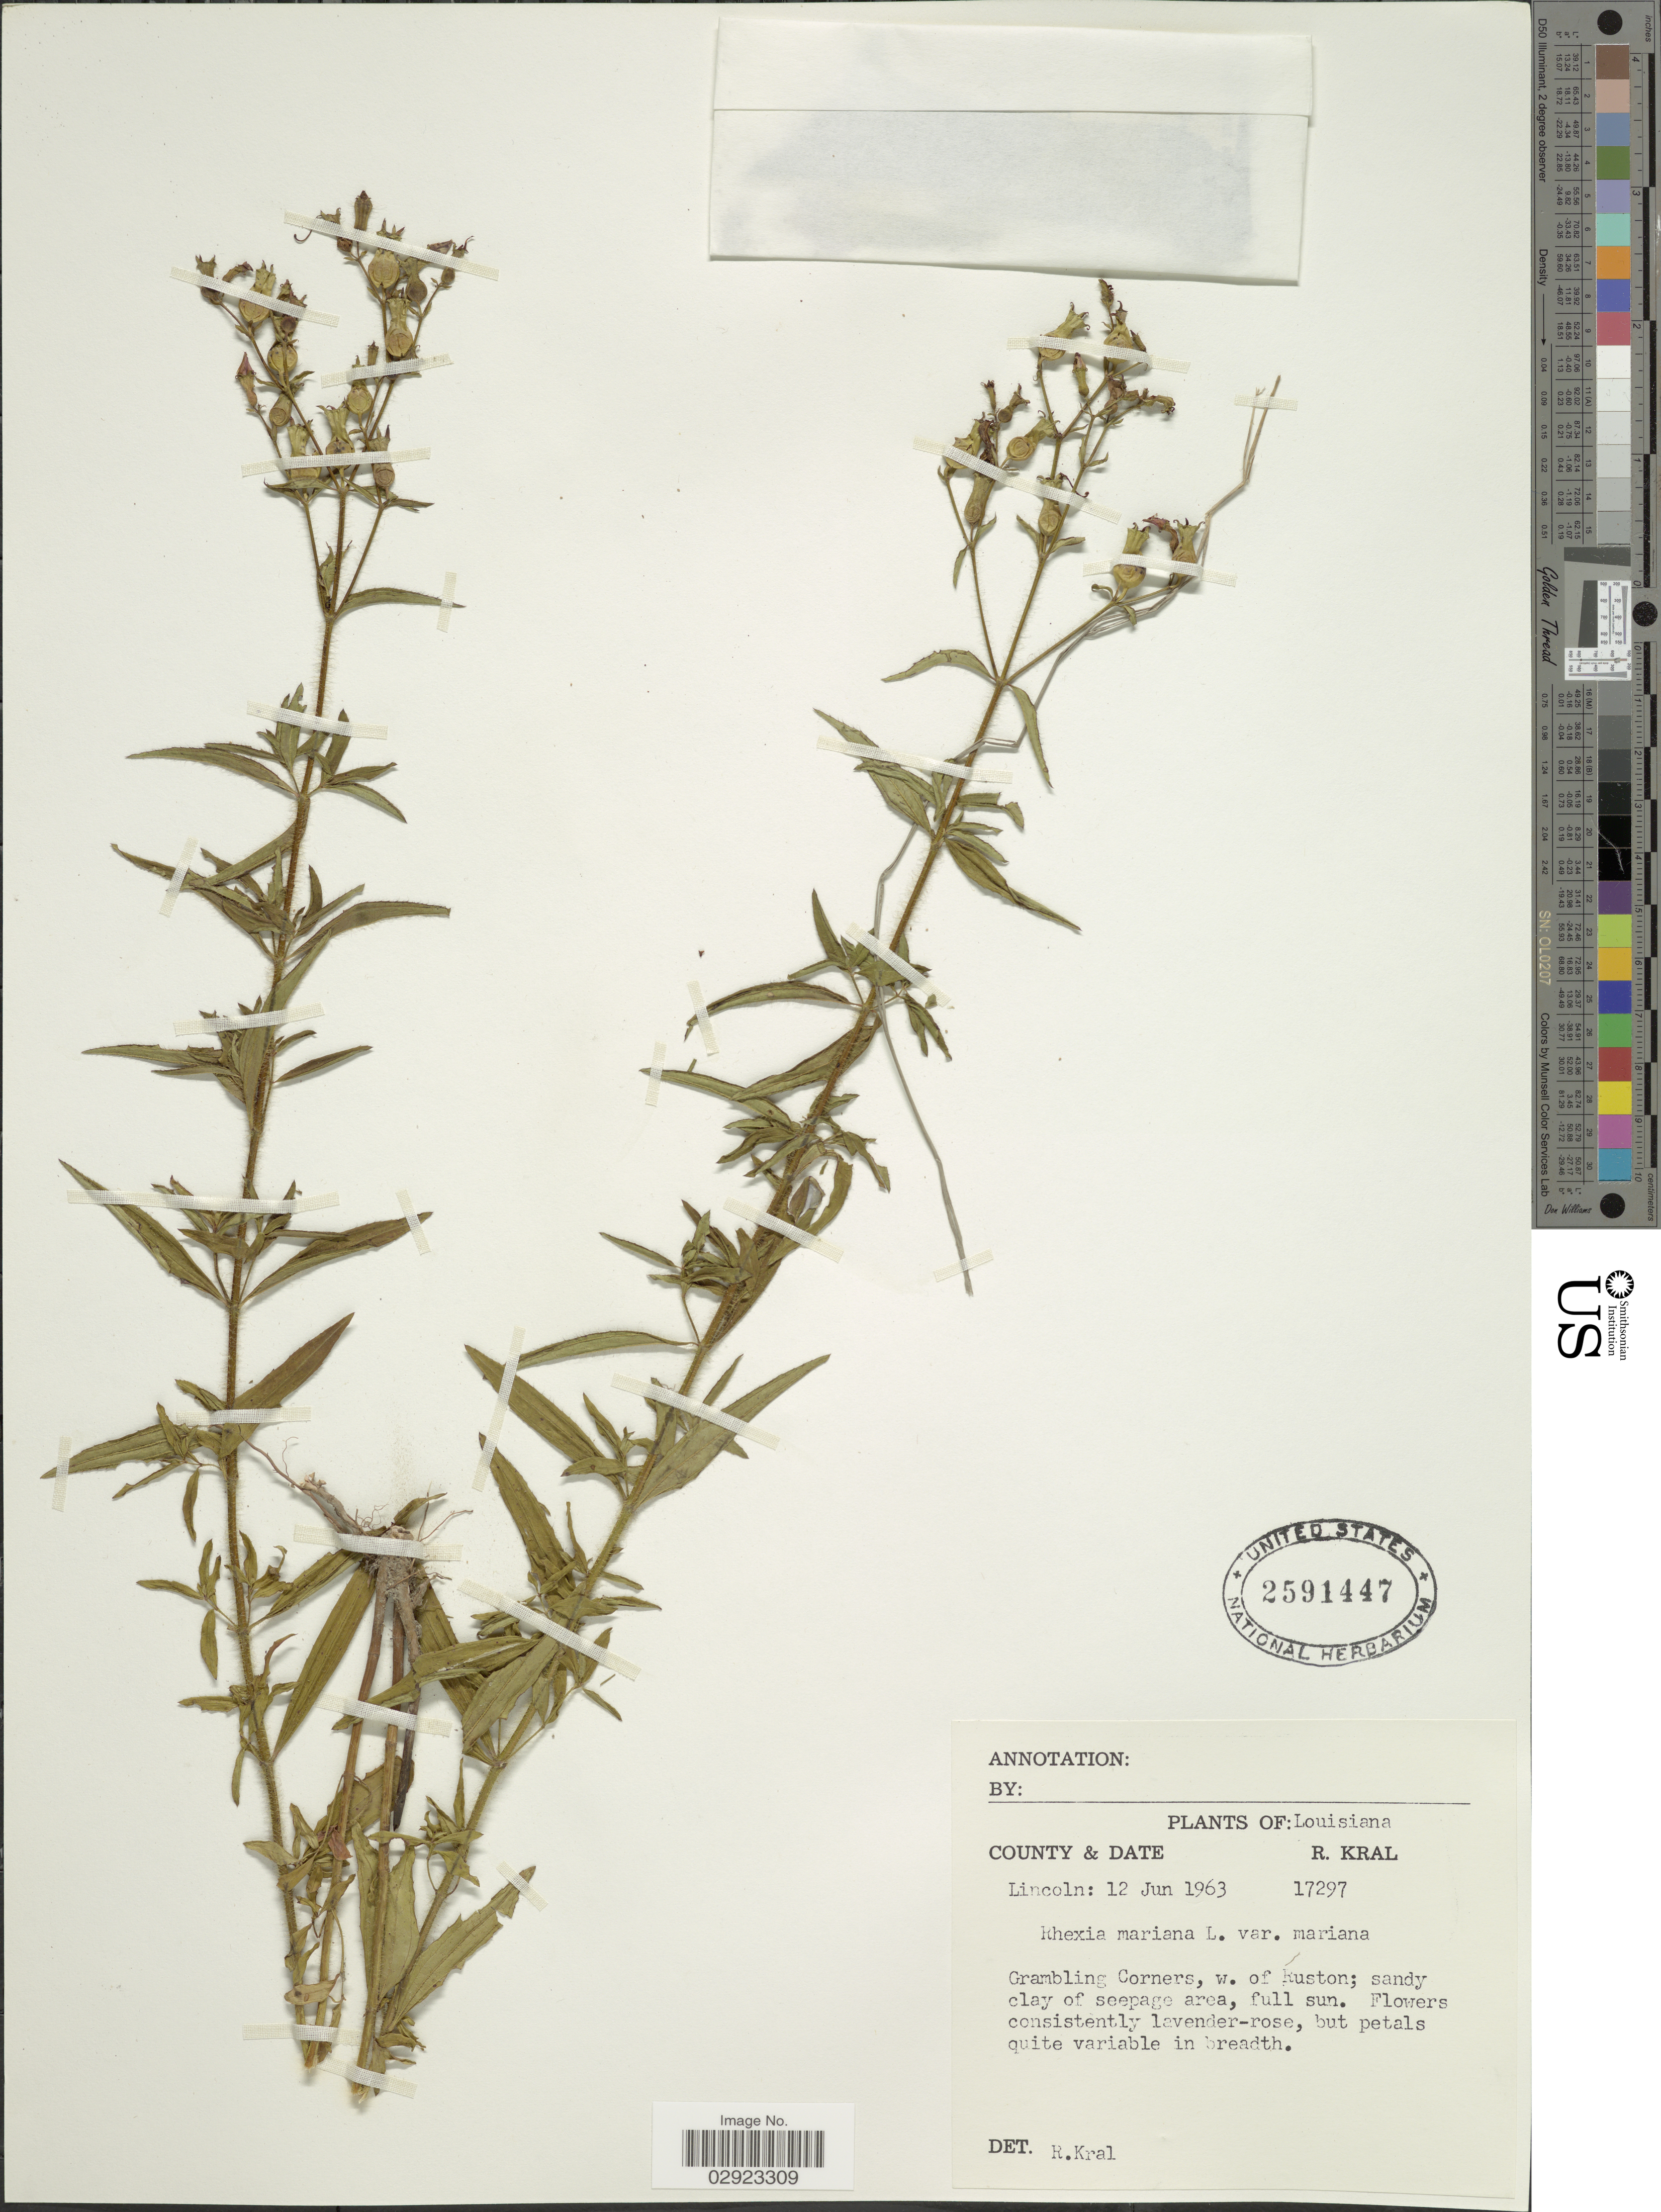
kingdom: Plantae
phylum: Tracheophyta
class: Magnoliopsida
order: Myrtales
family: Melastomataceae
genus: Rhexia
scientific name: Rhexia mariana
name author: L.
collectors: R. Kral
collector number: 17297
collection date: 1963-06-12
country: United States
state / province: Louisiana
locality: County Lincoln, Grambling Corners, w. of Ruston.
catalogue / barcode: US 2591447